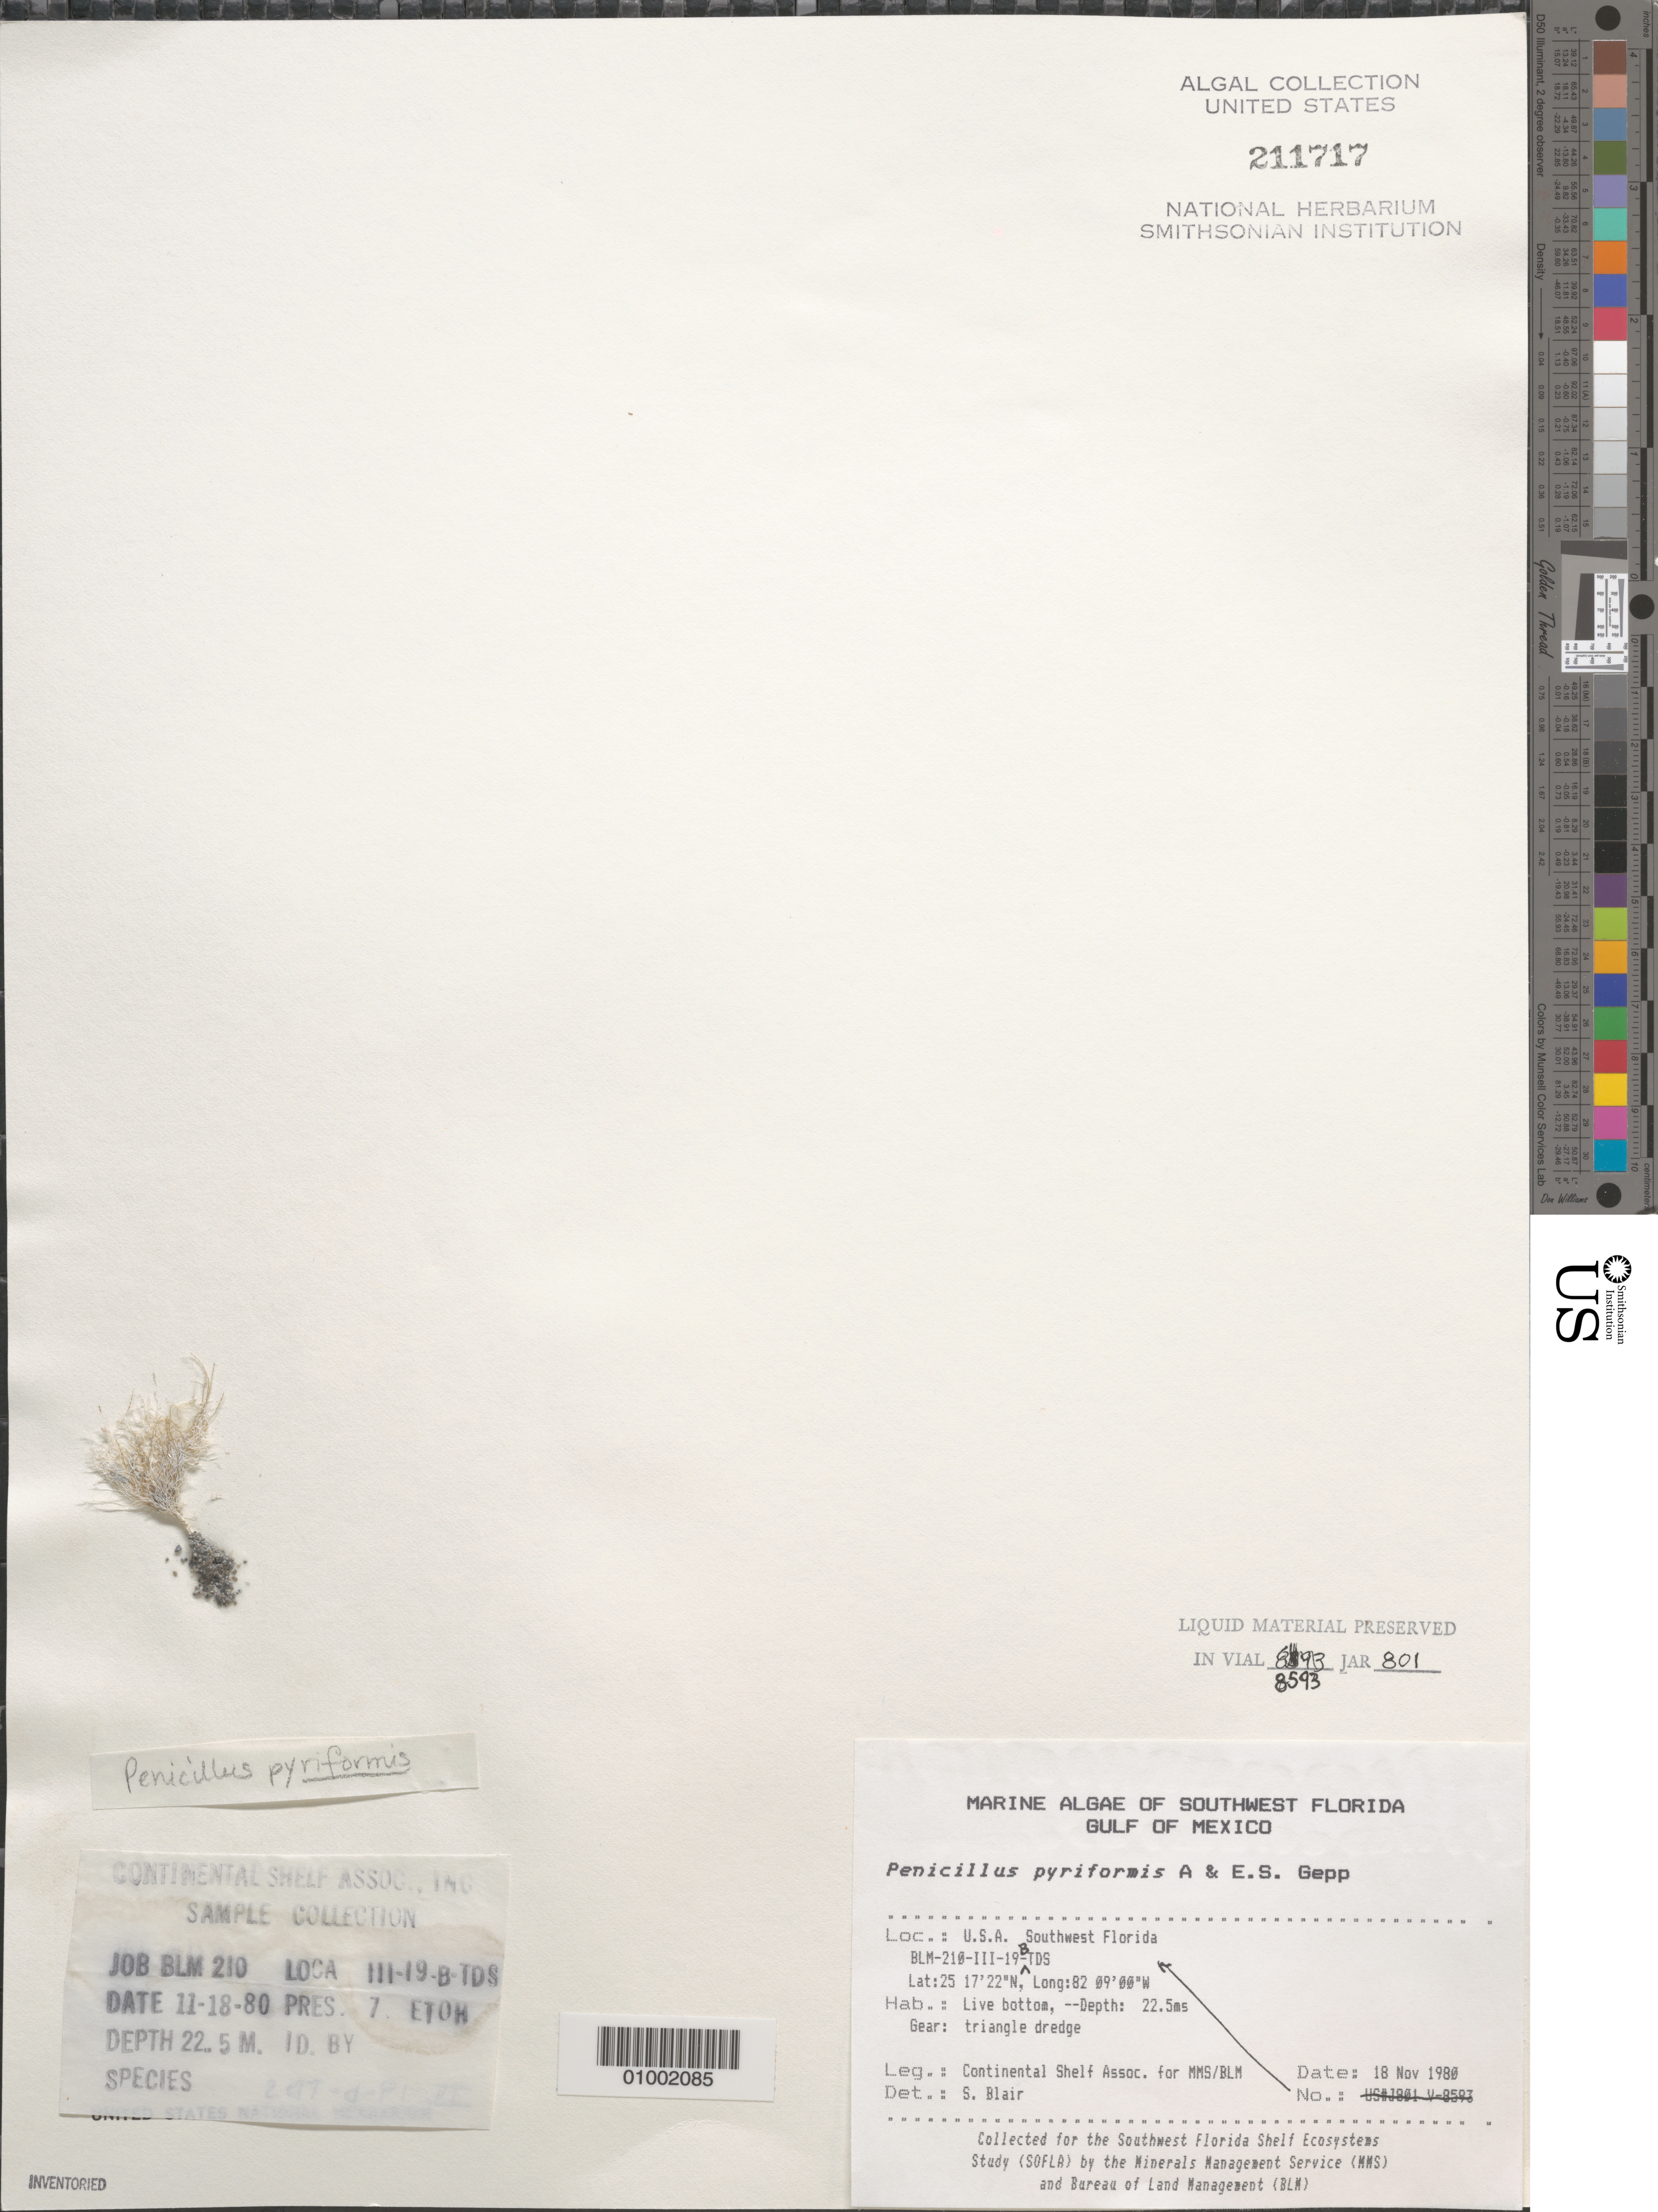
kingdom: Plantae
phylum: Chlorophyta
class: Ulvophyceae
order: Bryopsidales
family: Udoteaceae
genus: Penicillus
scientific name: Penicillus pyriformis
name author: A. Gepp & E. Gepp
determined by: Blair, S. M.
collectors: Continental Shelf Associates for the MMS/BLM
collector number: BLM-210-III-19-B-TDS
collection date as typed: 18 Nov 1980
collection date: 1980-11-18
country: United States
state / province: Florida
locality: Gulf of Mexico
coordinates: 25 17'22"N, 82 09'00"W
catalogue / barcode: US 211717